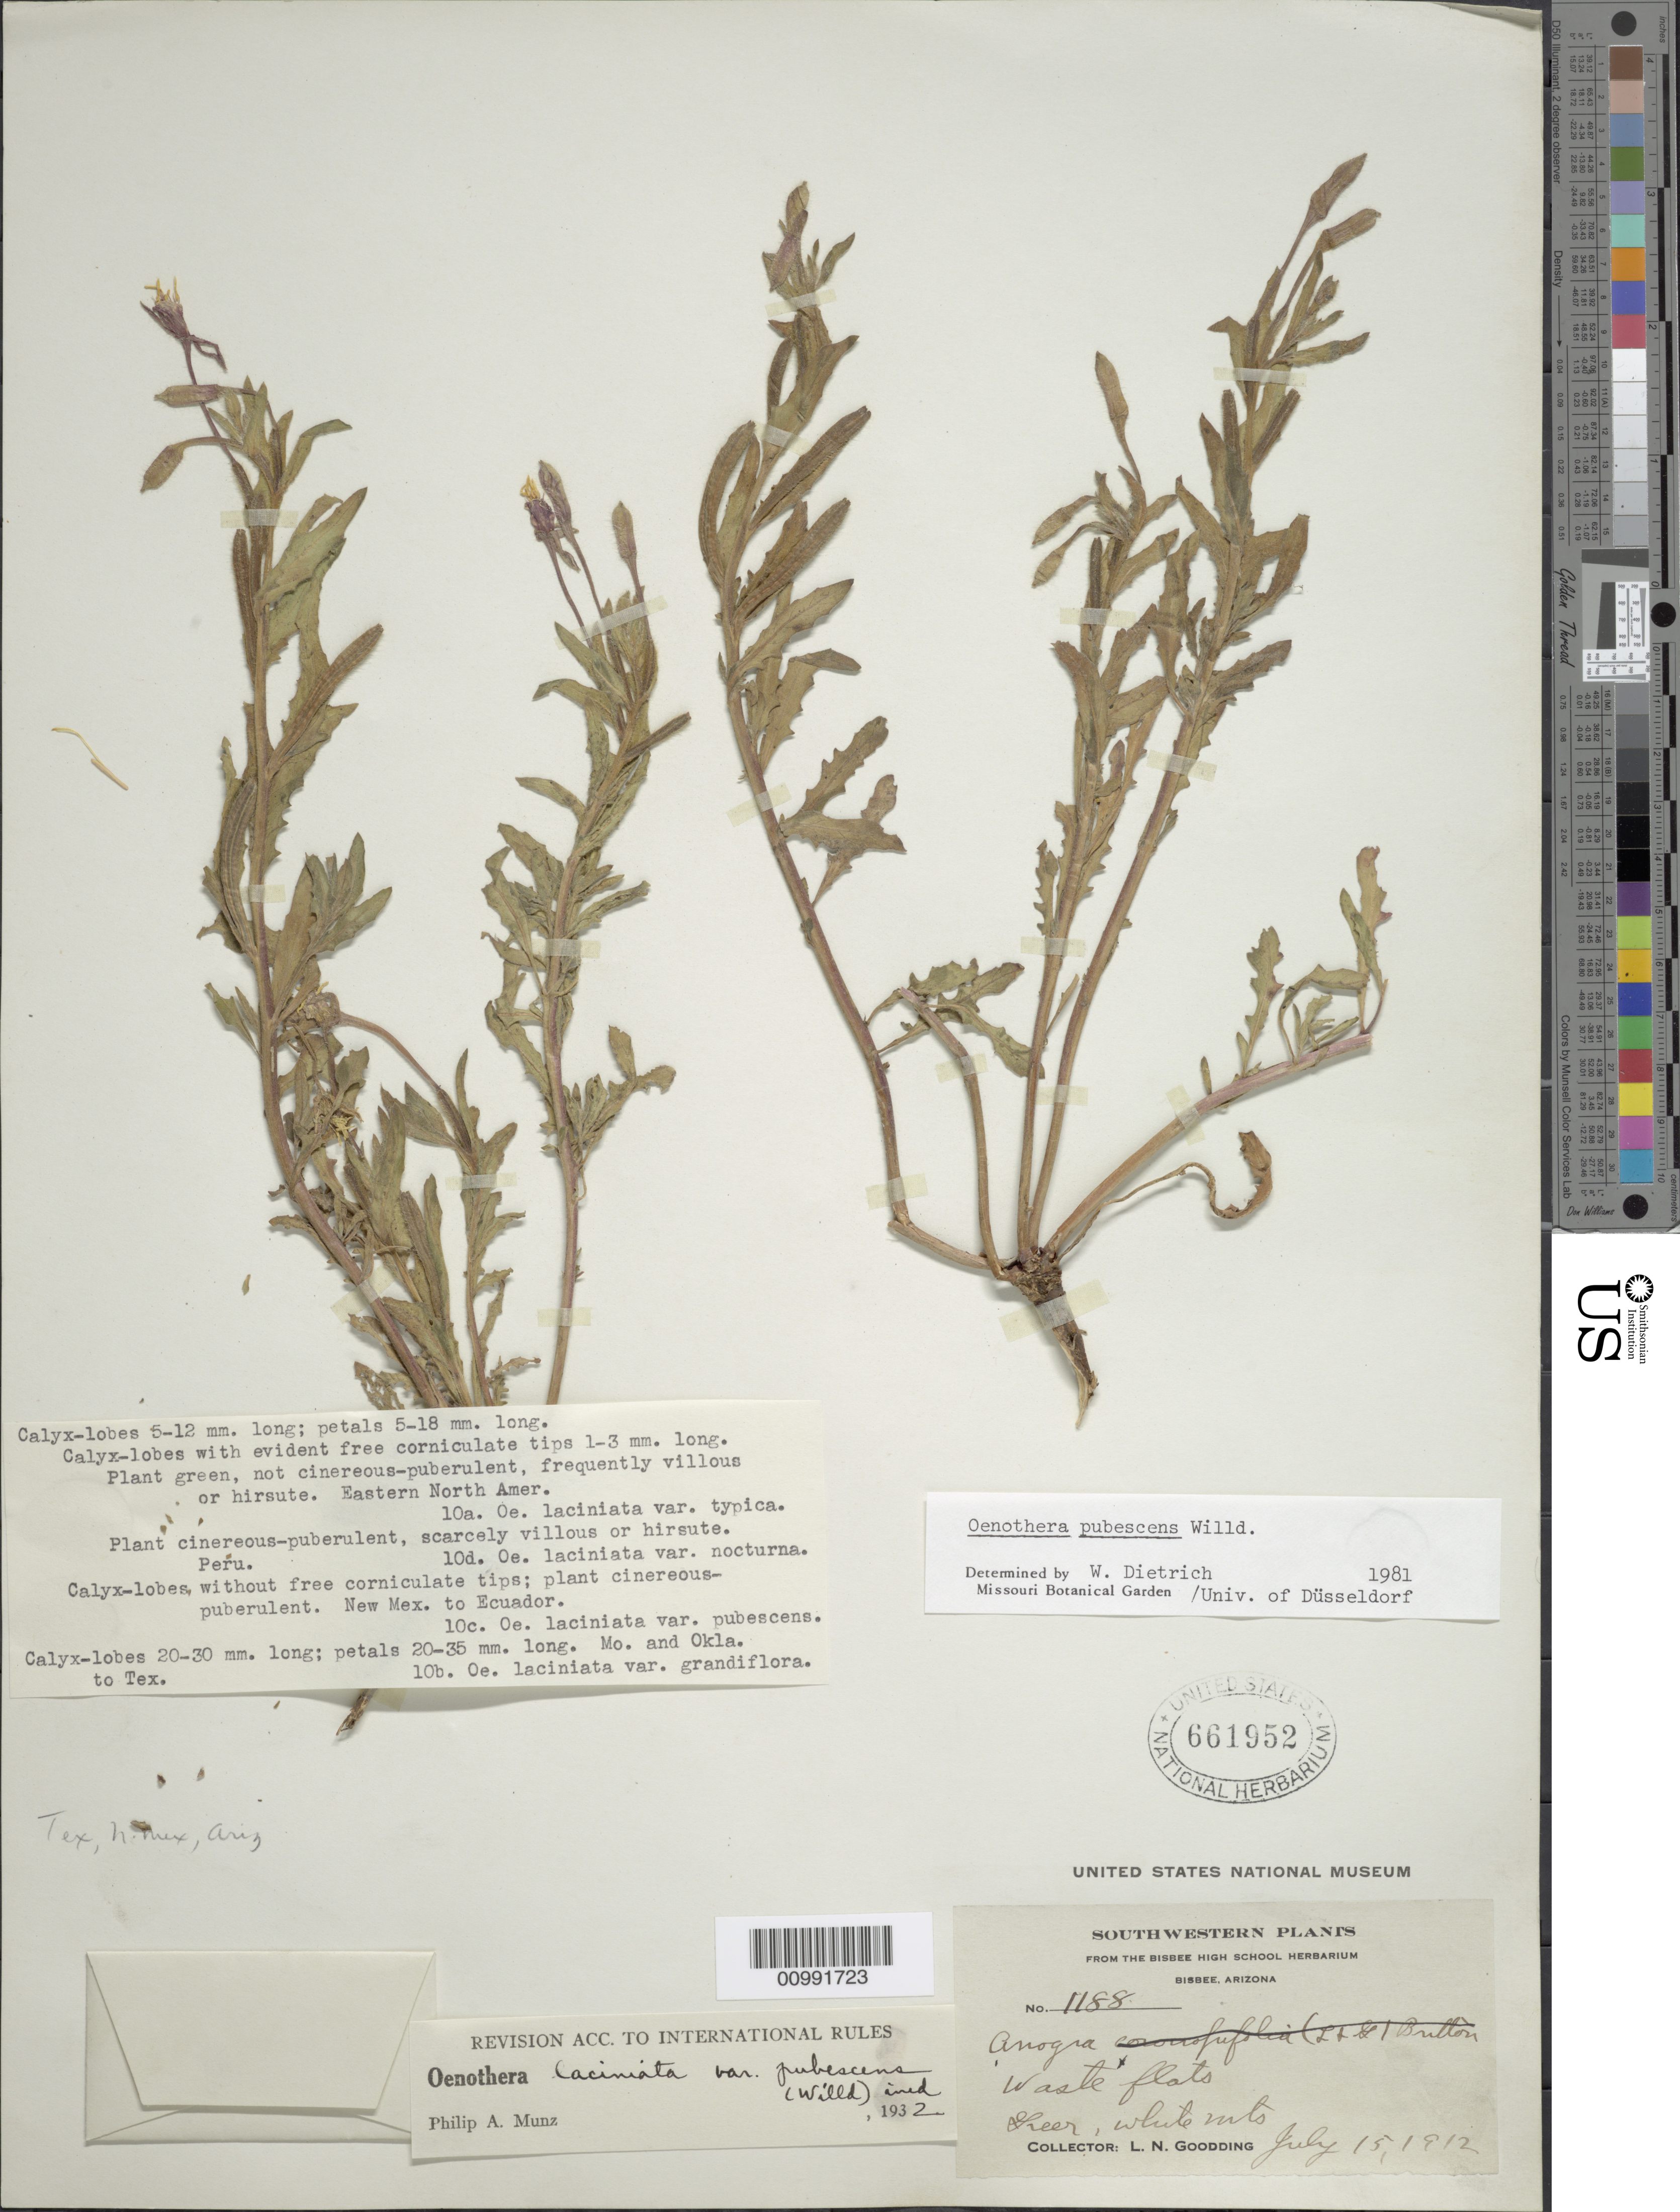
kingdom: Plantae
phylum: Tracheophyta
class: Magnoliopsida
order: Myrtales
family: Onagraceae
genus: Oenothera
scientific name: Oenothera pubescens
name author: Willd. ex Spreng.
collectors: L. N. Goodding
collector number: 1188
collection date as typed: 15 Jul 1912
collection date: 1912-07-15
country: United States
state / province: Arizona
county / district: Cochise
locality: Bisbee, White Mountains.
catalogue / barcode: US 661952